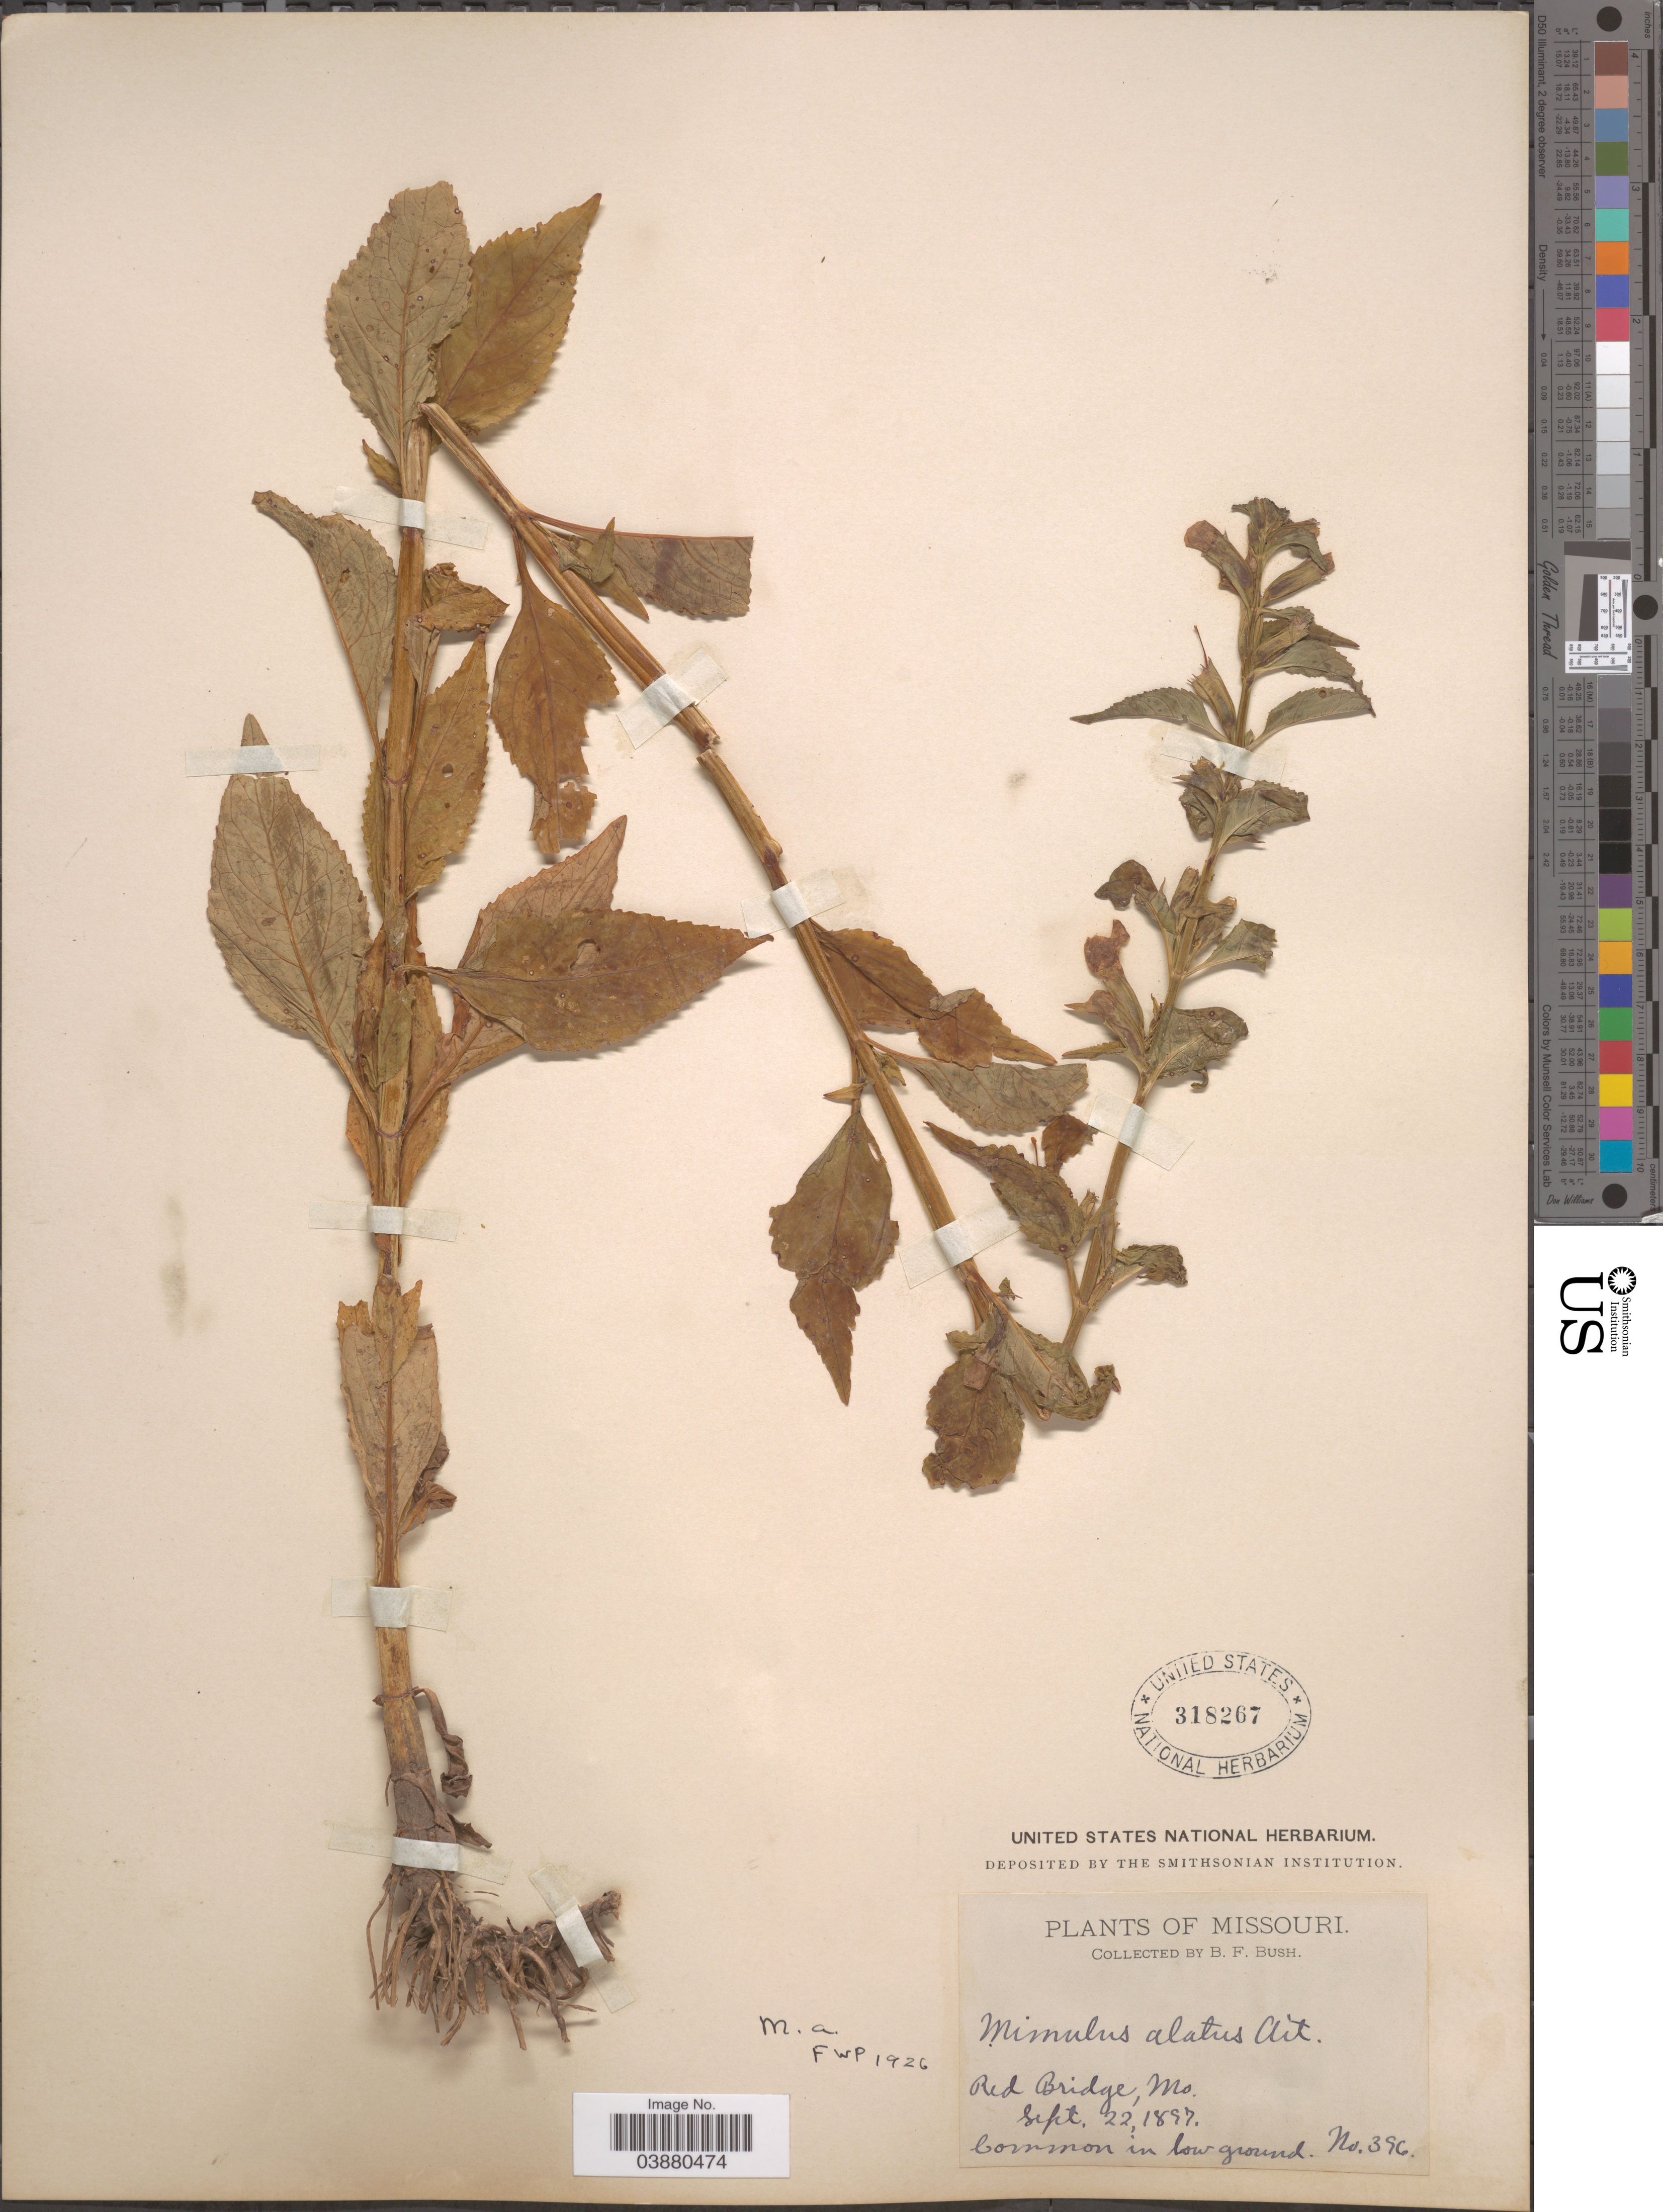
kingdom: Plantae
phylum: Tracheophyta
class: Magnoliopsida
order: Lamiales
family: Phrymaceae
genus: Mimulus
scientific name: Mimulus alatus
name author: Aiton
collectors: B. F. Bush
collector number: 396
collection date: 1897-09-22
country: United States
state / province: Missouri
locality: Red Bridge.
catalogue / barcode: US 318267